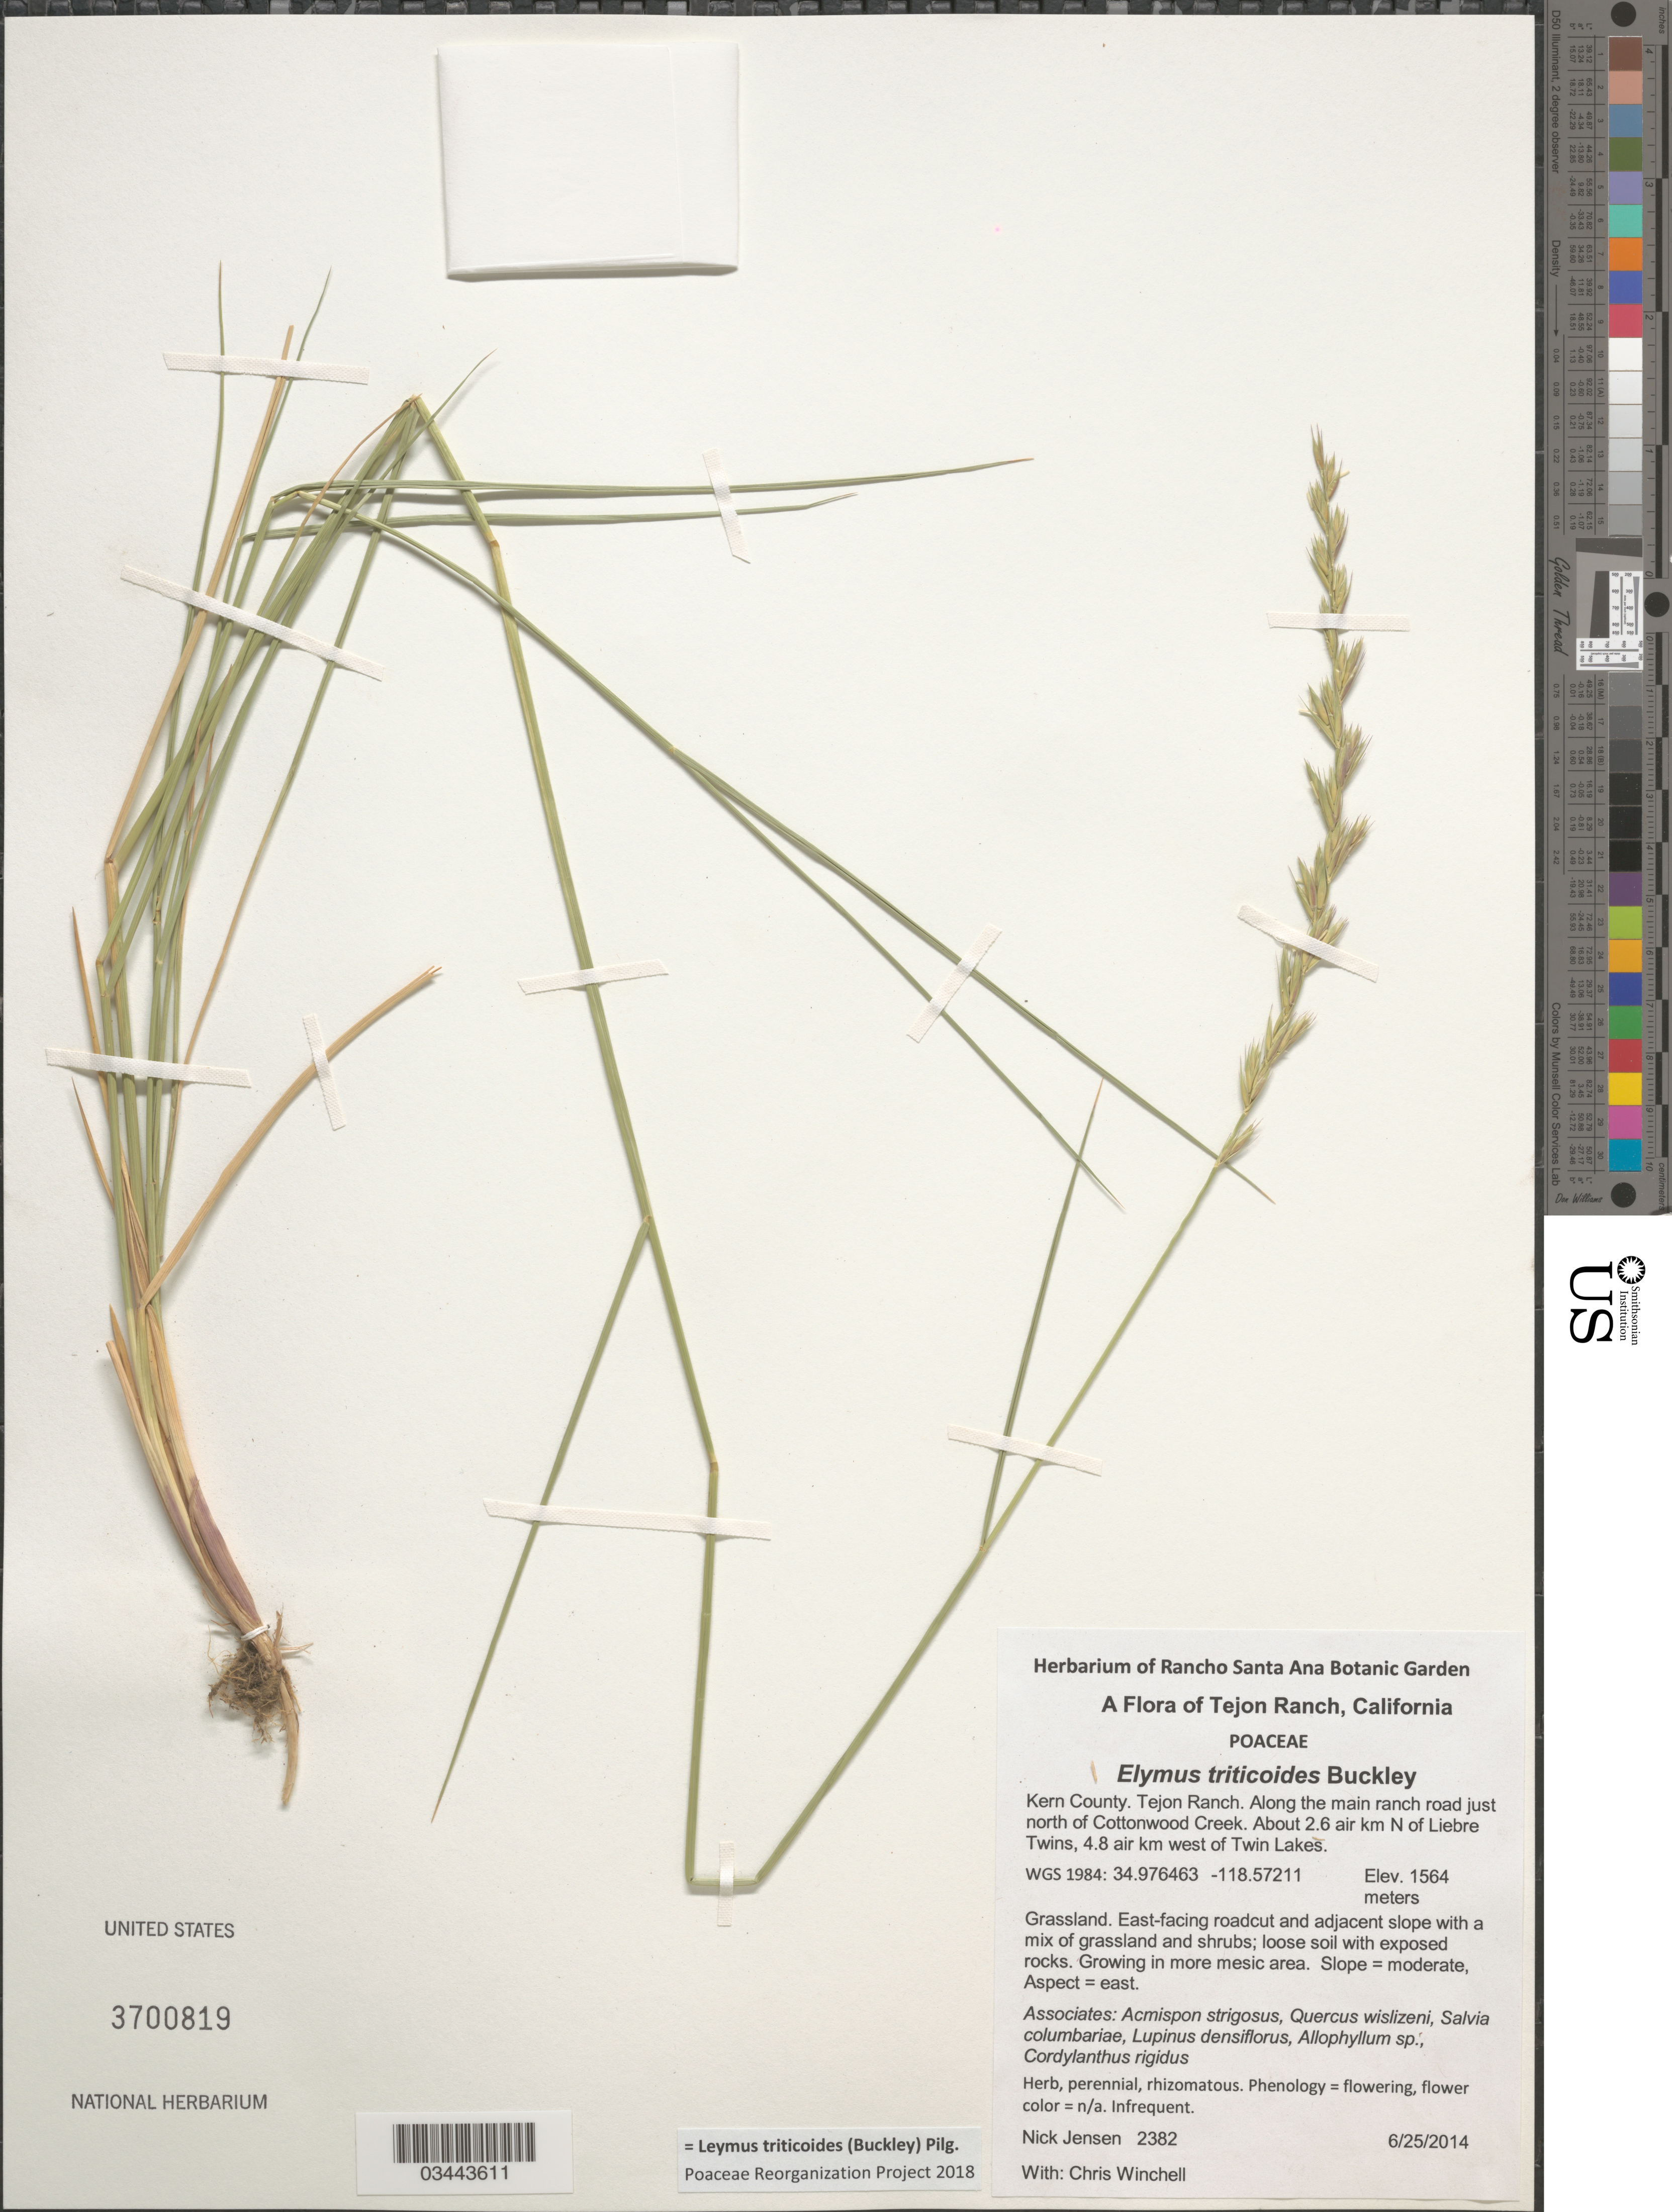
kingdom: Plantae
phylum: Tracheophyta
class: Liliopsida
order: Poales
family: Poaceae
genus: Leymus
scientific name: Leymus triticoides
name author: (Buckley) Pilg.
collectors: N. Jensen & C. Winchell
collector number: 2382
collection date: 2014-06-25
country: United States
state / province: California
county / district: Kern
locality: Tejon Ranch. Kern County. Tejon Ranch. Along the main ranch road just north of Cottonwood Creek. About 2.6 air km N of Liebre Twins, 4.8 air km west of Twin Lakes. WGS 1984.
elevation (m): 1564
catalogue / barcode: US 3700819